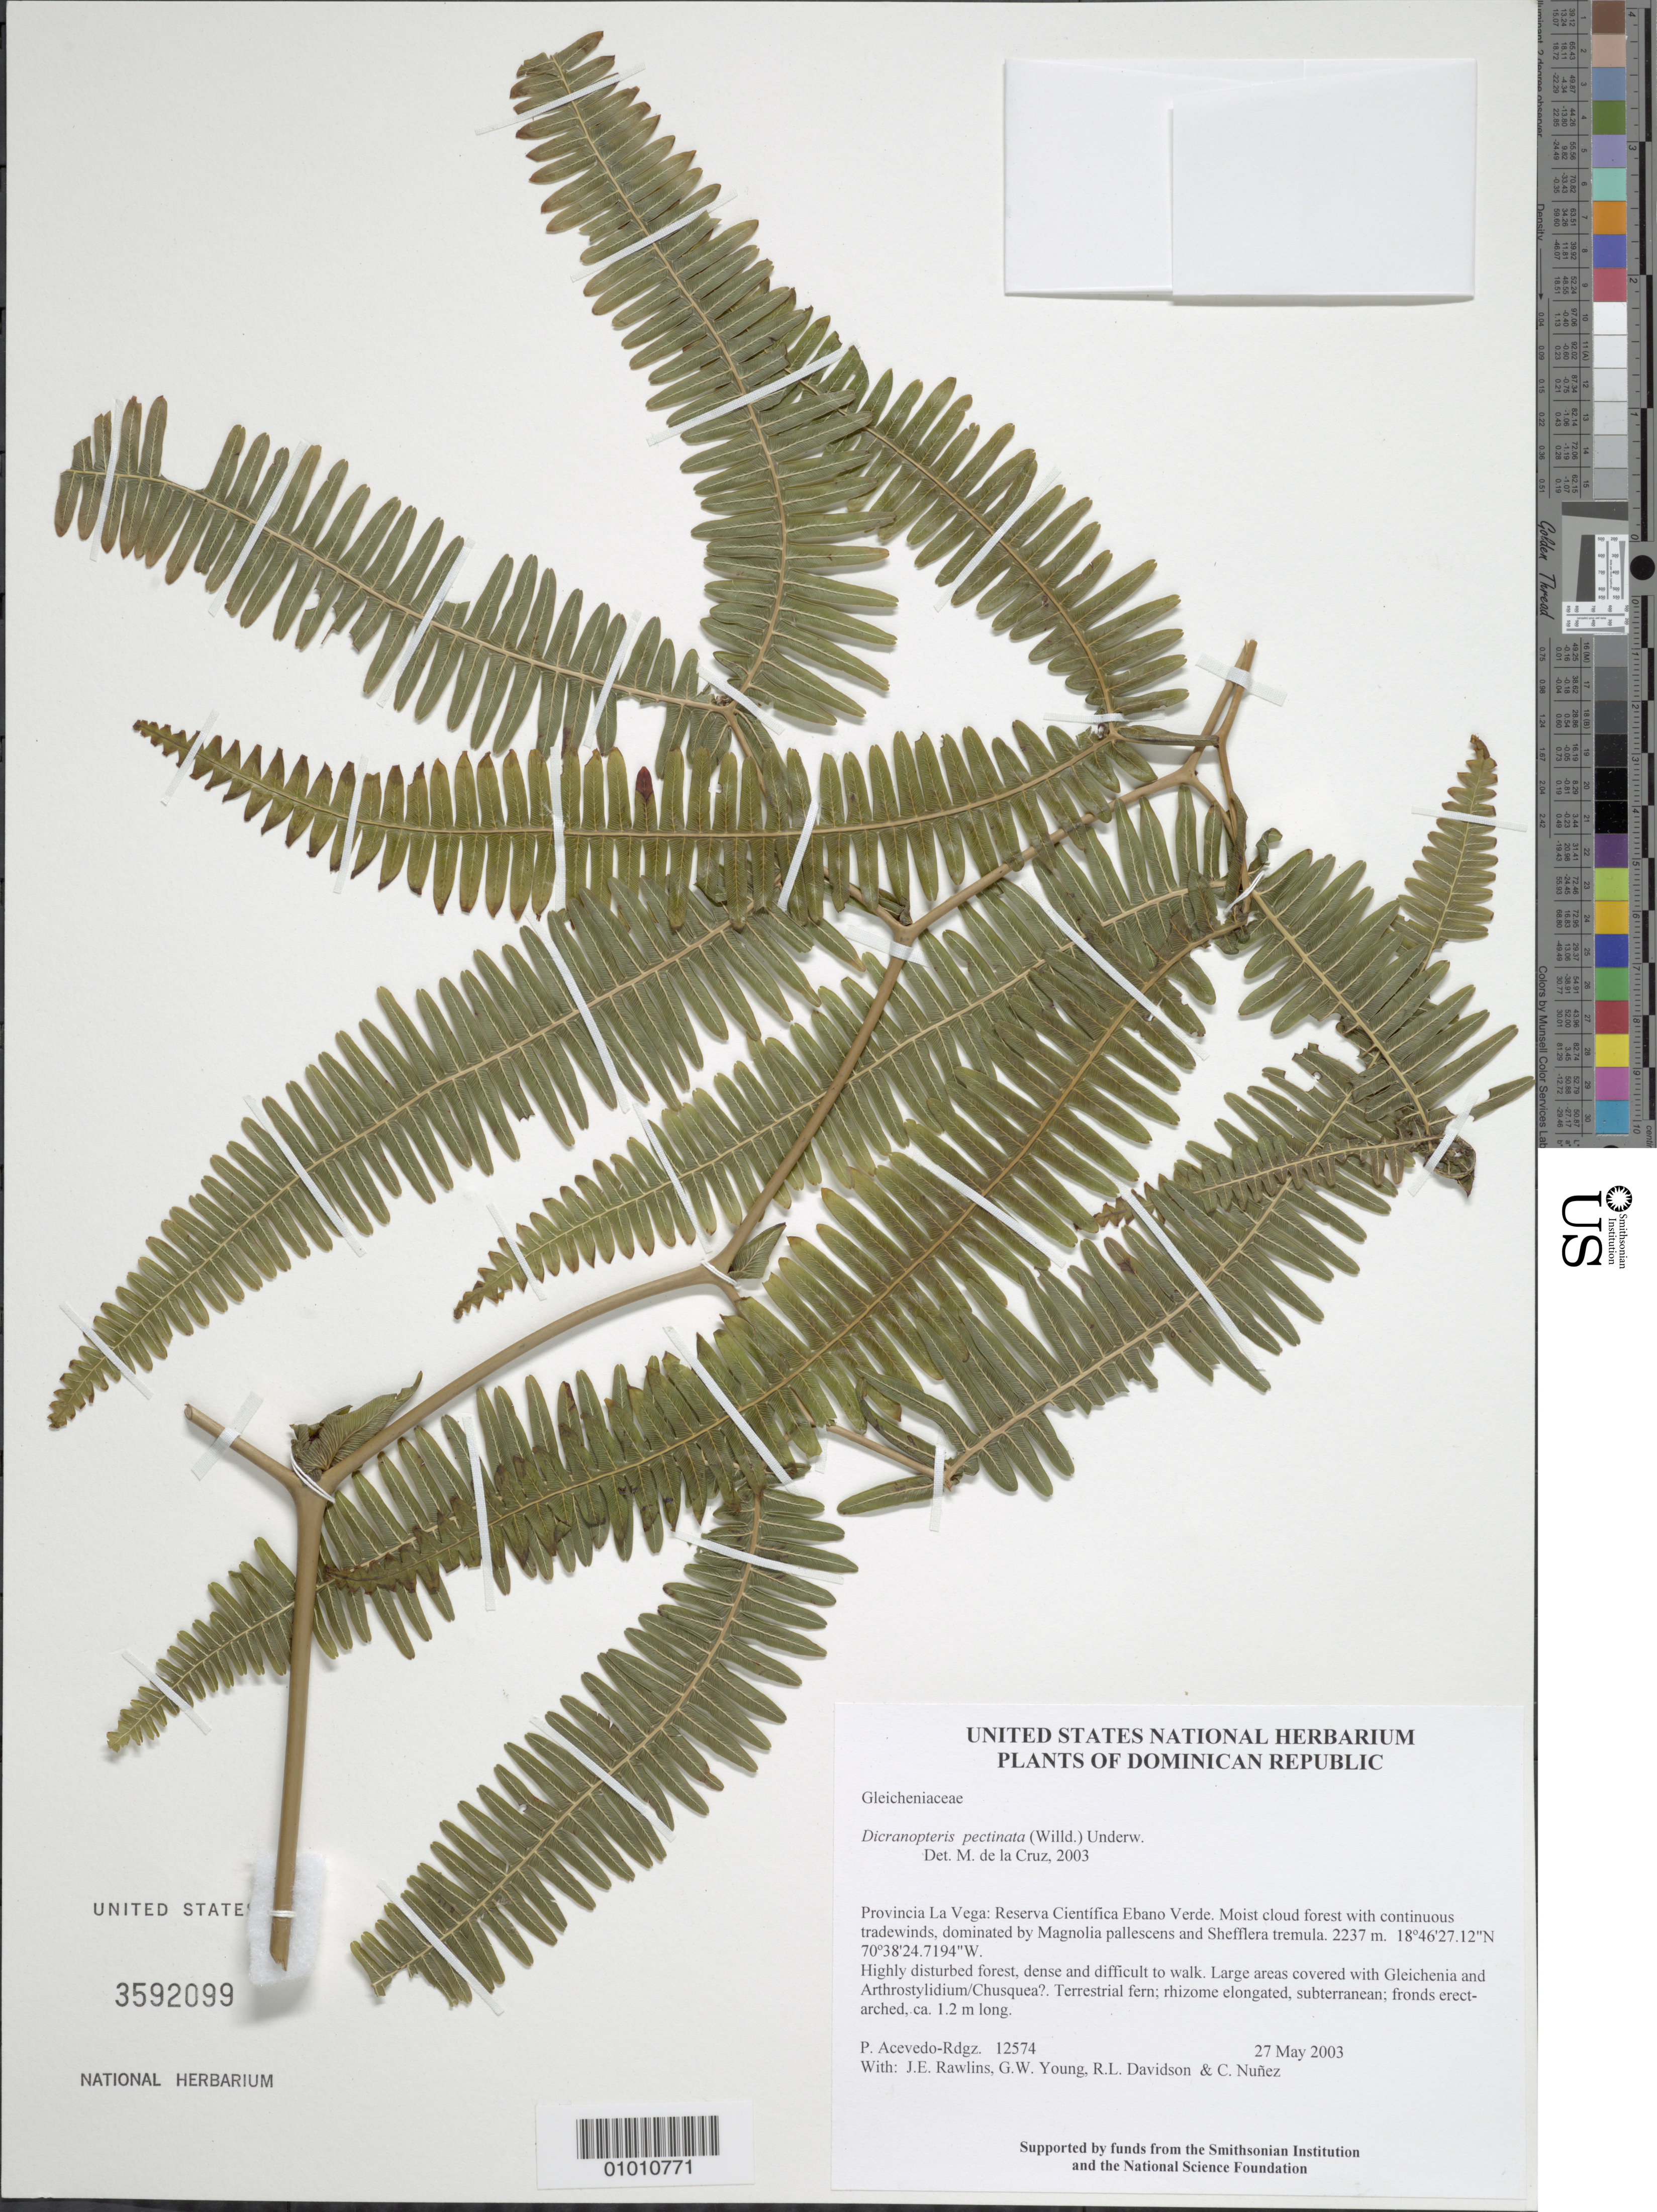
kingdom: Plantae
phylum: Tracheophyta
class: Polypodiopsida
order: Gleicheniales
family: Gleicheniaceae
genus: Gleichenella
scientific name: Gleichenella pectinata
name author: (Willd.) Ching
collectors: P. Acevedo-Rodr., J. Rawlins, G. Young, R. Davidson & C. Nunez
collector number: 12574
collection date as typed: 27 May 2003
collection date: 2003-05-27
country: Dominican Republic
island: Hispaniola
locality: Provincia La Vega: Reserva Científica Ebano Verde. Moist cloud forest with continuous tradewinds, dominated by Magnolia pallescens and Shefflera tremula.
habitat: Highly disturbed forest, dense and difficult to walk. Large areas covered with Gleichenia and Arthrostylidium/Chusquea?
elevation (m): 2237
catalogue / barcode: US 3592099